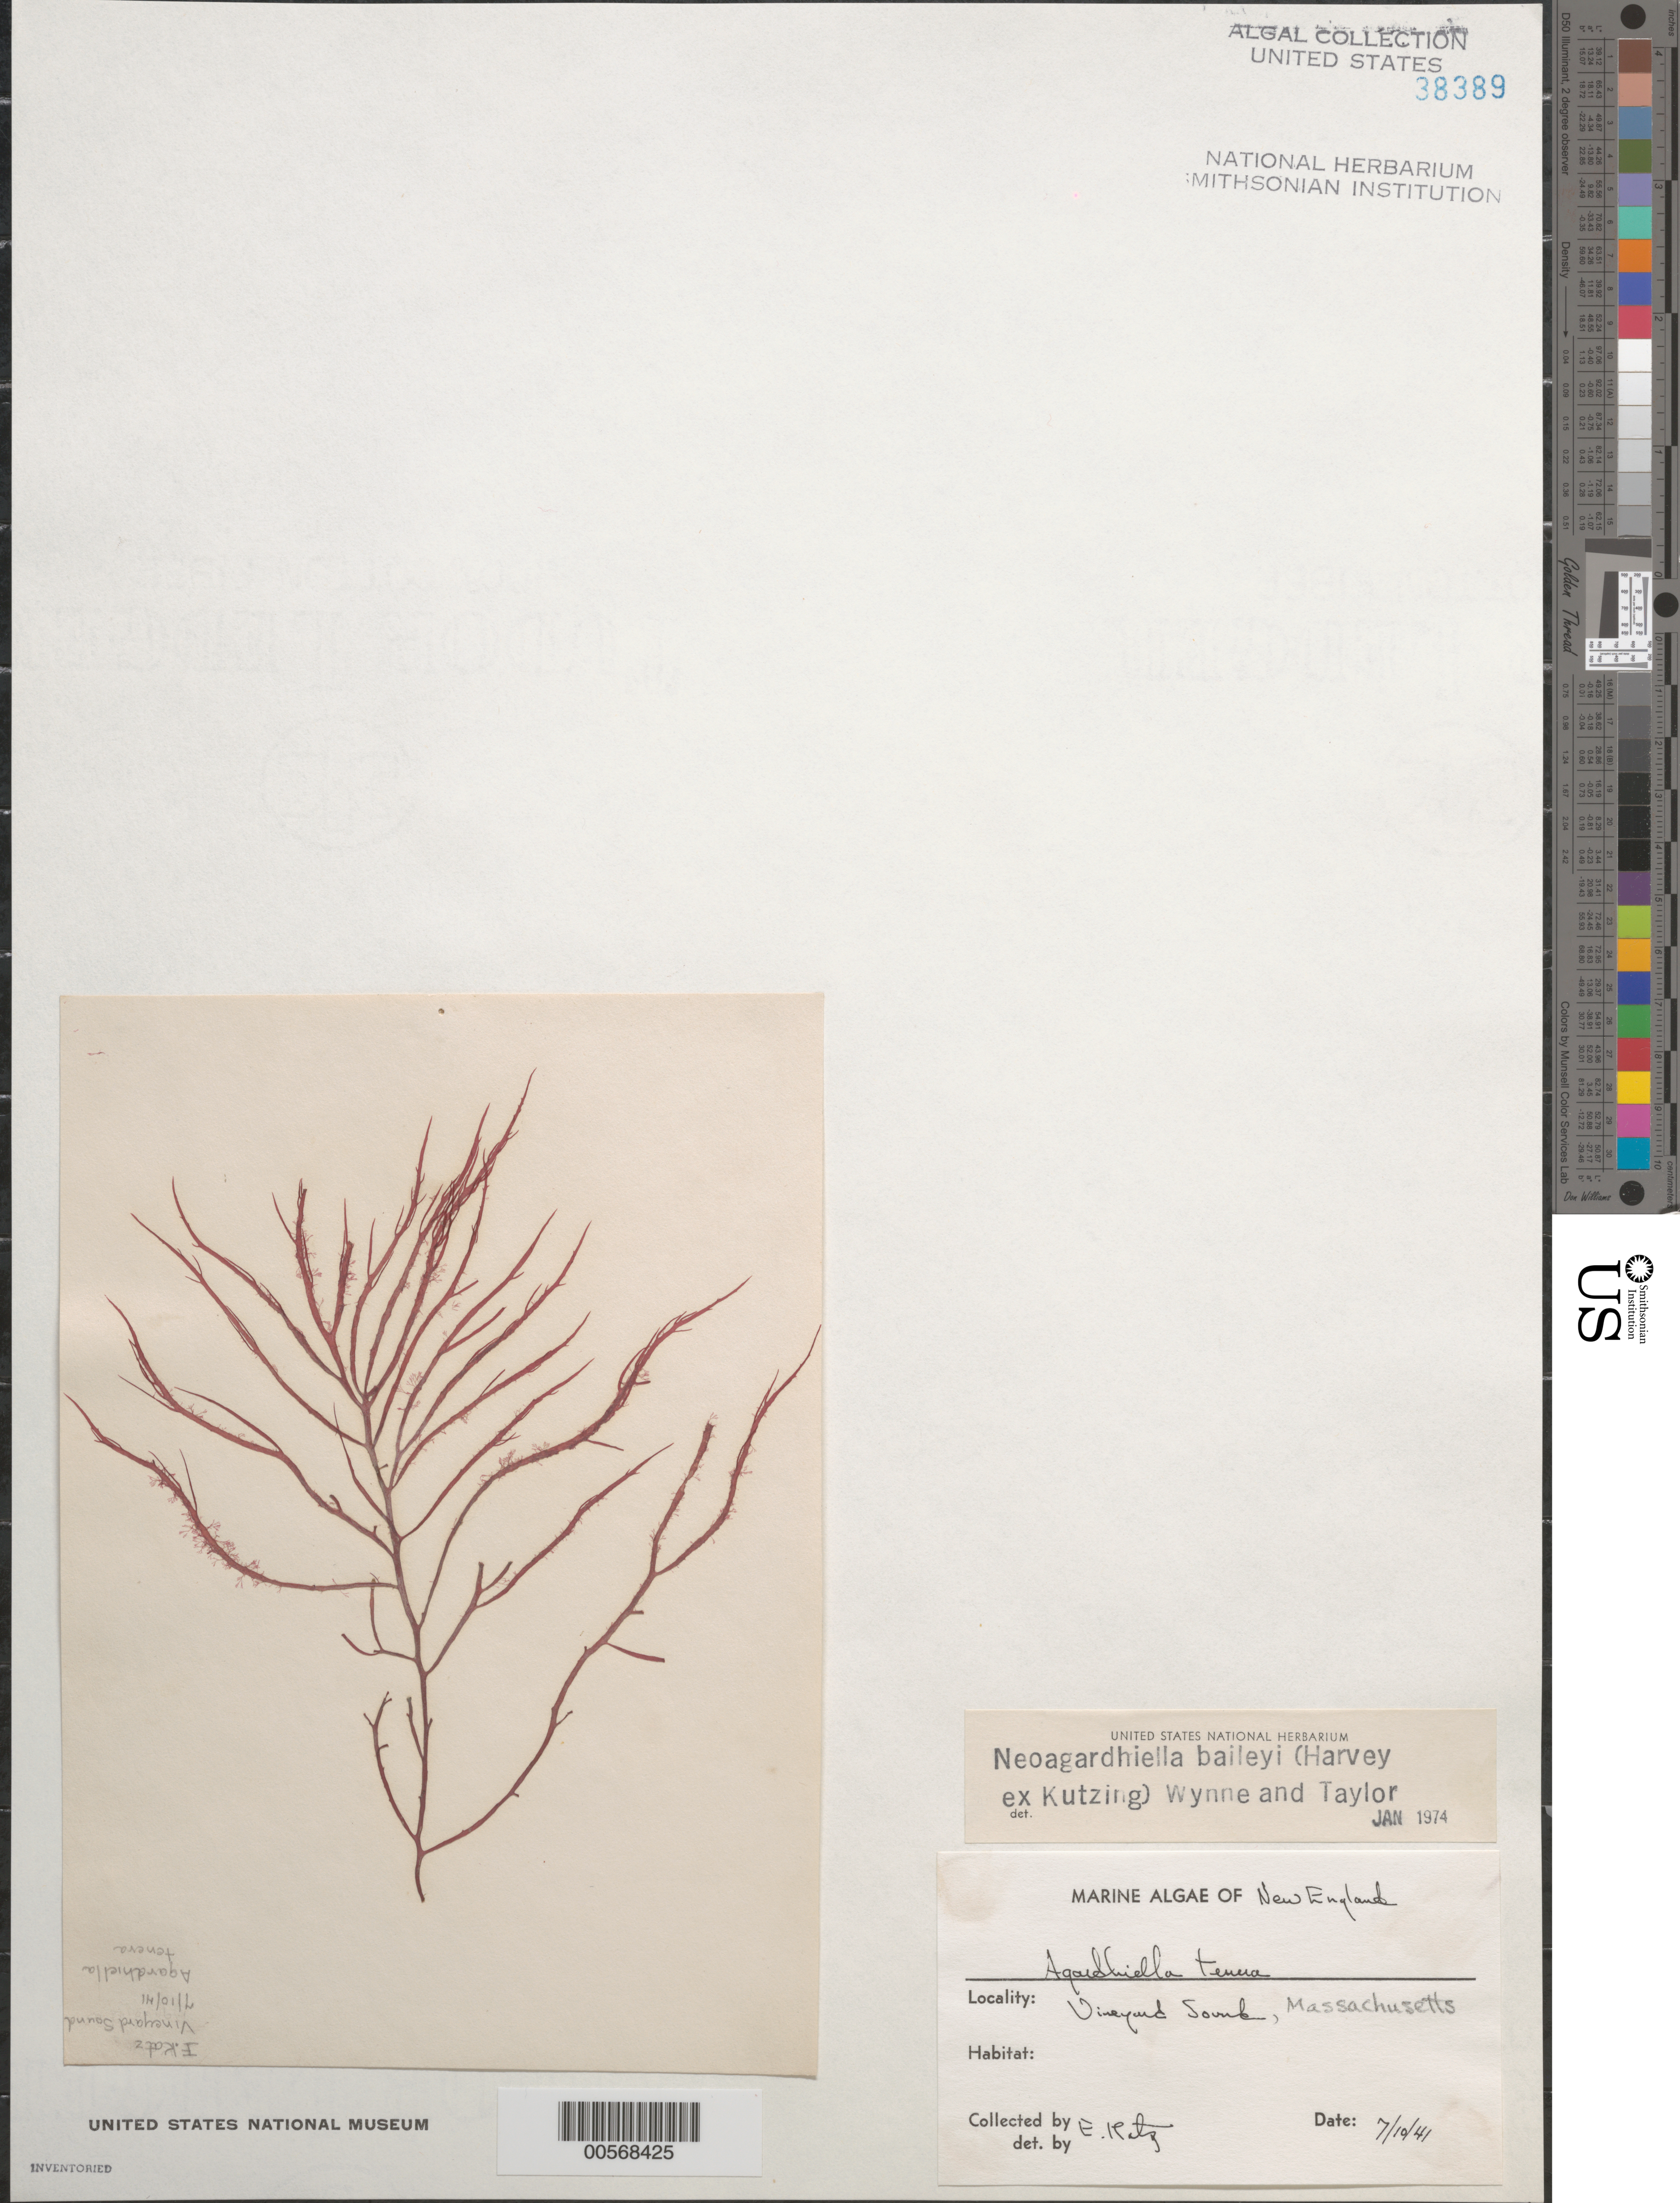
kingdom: Plantae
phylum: Rhodophyta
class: Florideophyceae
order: Gigartinales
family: Solieriaceae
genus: Agardhiella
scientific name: Agardhiella subulata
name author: (C. Agardh) G.T.Kraft & M.J. Wynne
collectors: E. Katz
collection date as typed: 10 Jul 1941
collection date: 1941-07-10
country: United States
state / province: Massachusetts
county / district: Dukes County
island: Martha's Vineyard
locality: Vineyard Sound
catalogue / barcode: US 38389